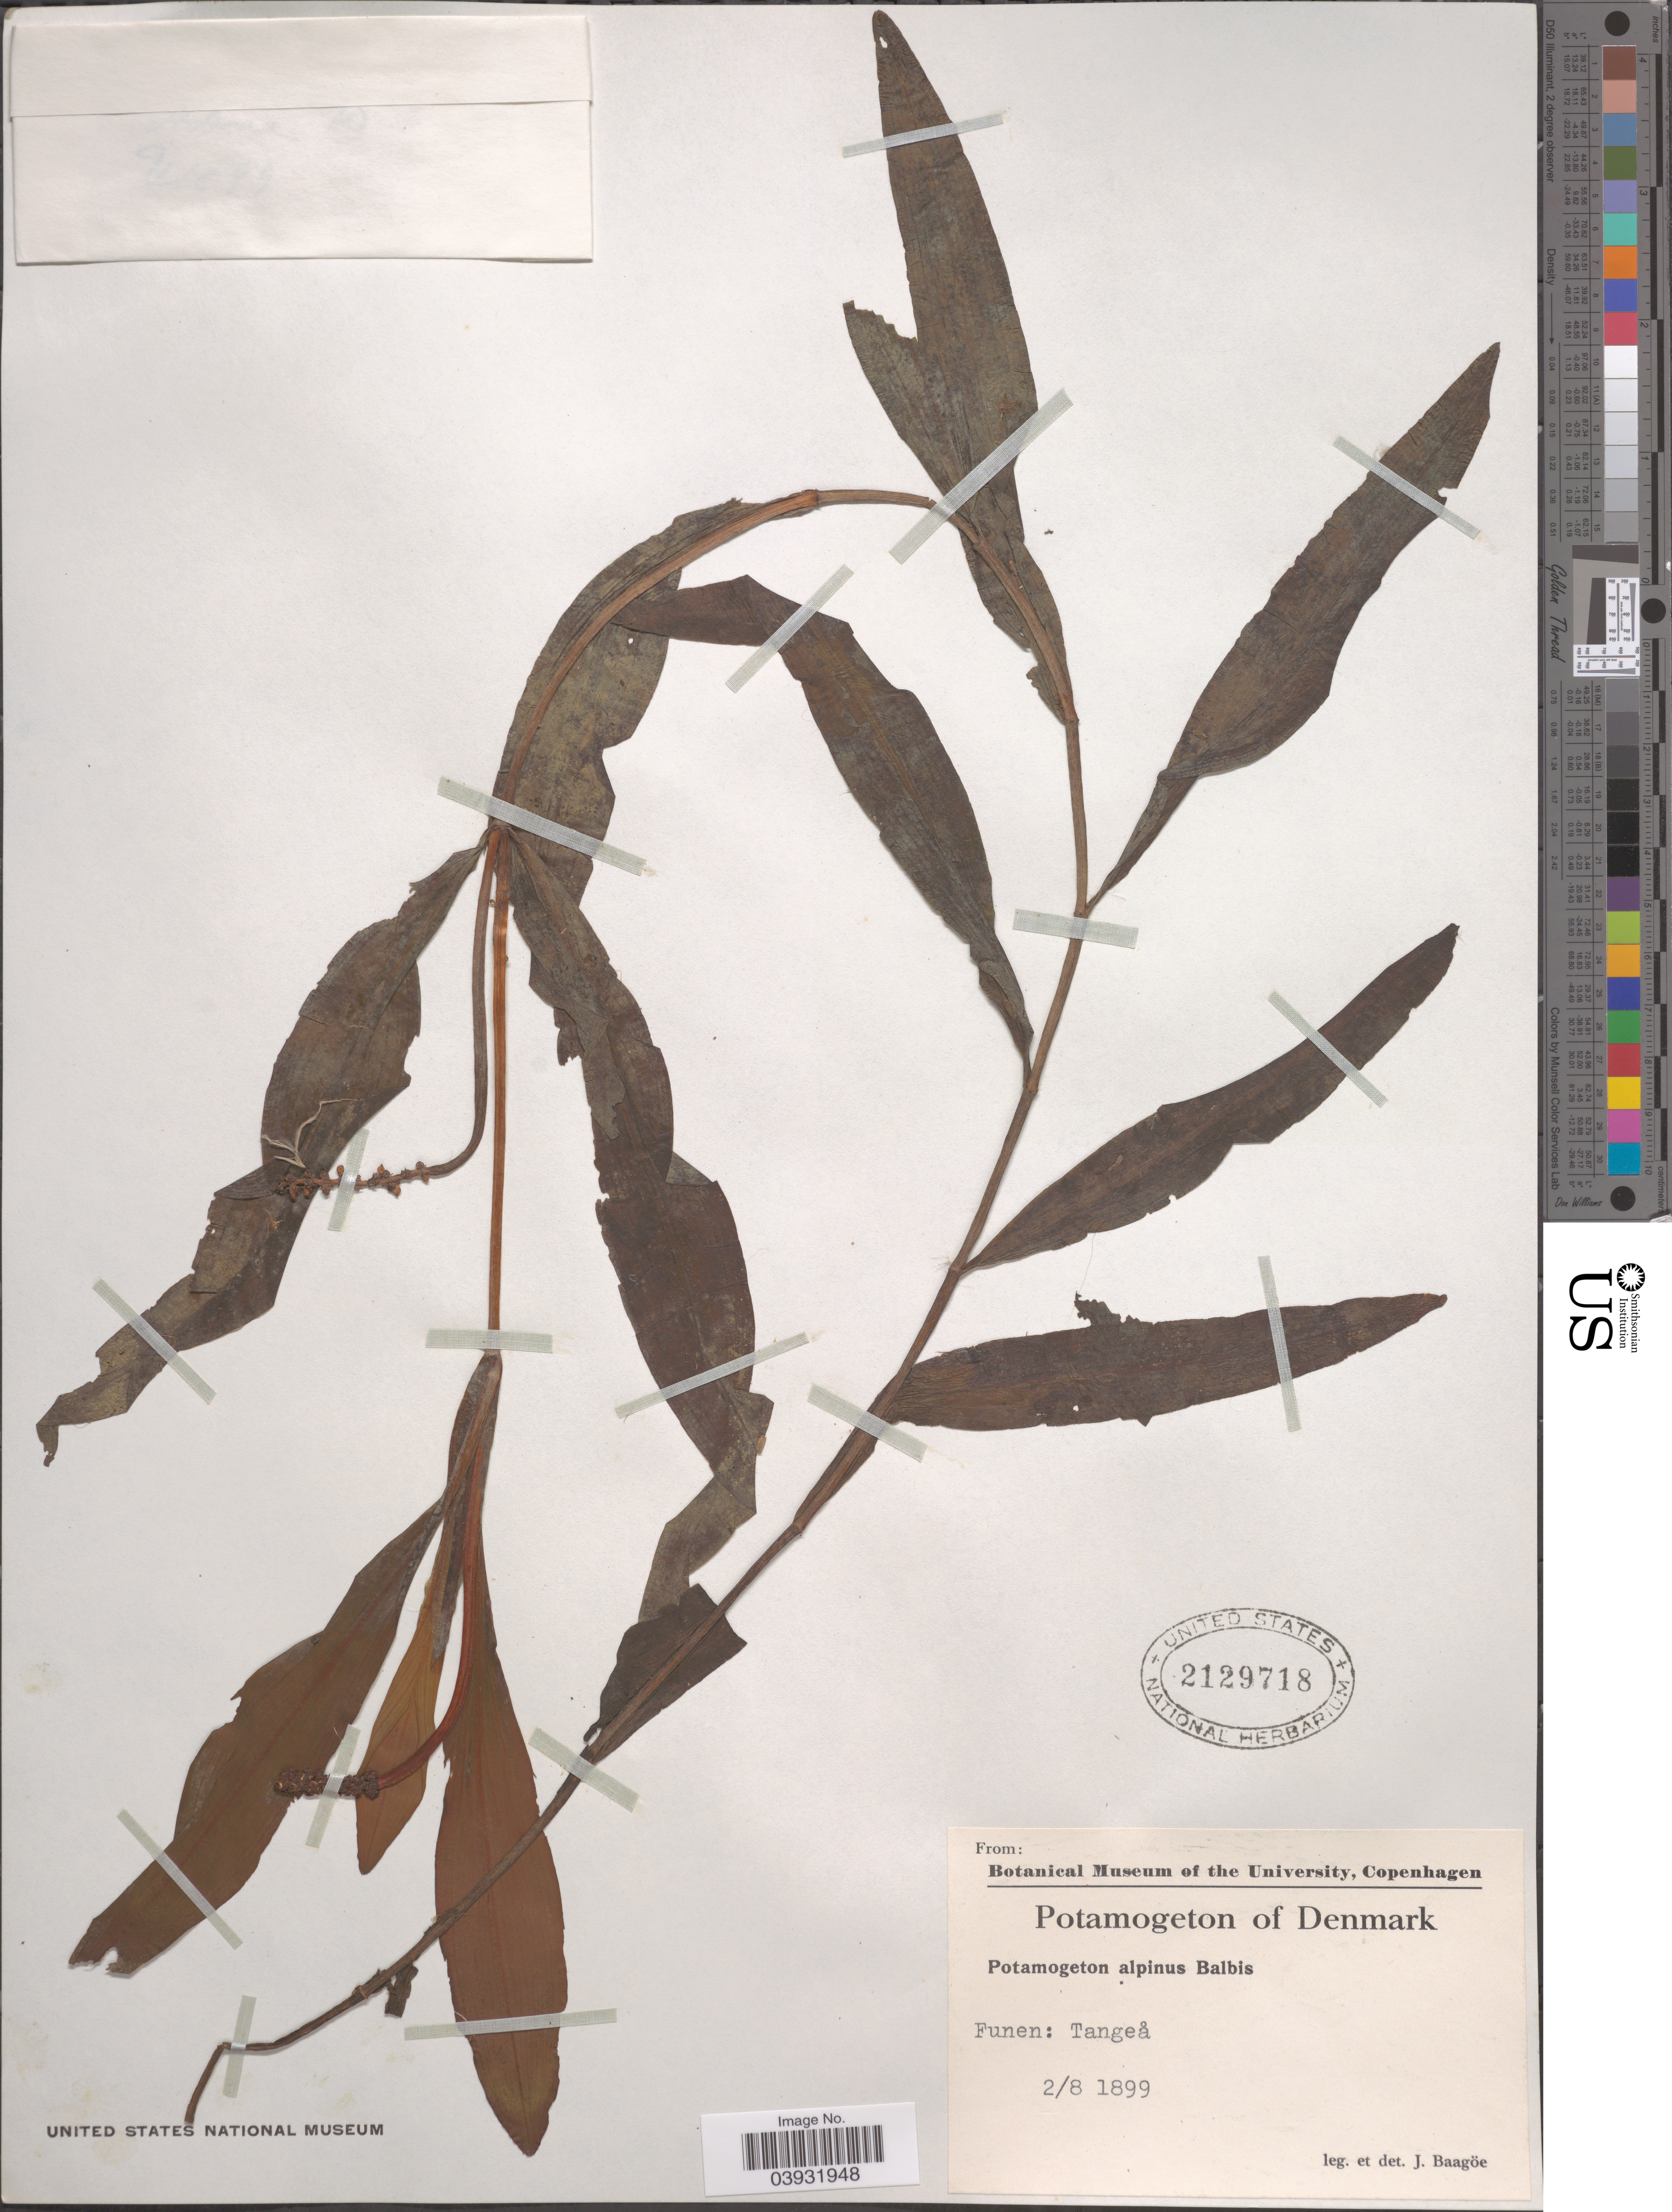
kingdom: Plantae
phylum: Tracheophyta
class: Liliopsida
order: Alismatales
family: Potamogetonaceae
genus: Potamogeton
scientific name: Potamogeton alpinus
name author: Balb.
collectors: J. Baagoe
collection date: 1899-08-02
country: Denmark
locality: Funen: Tangeå.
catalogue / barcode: US 2129718